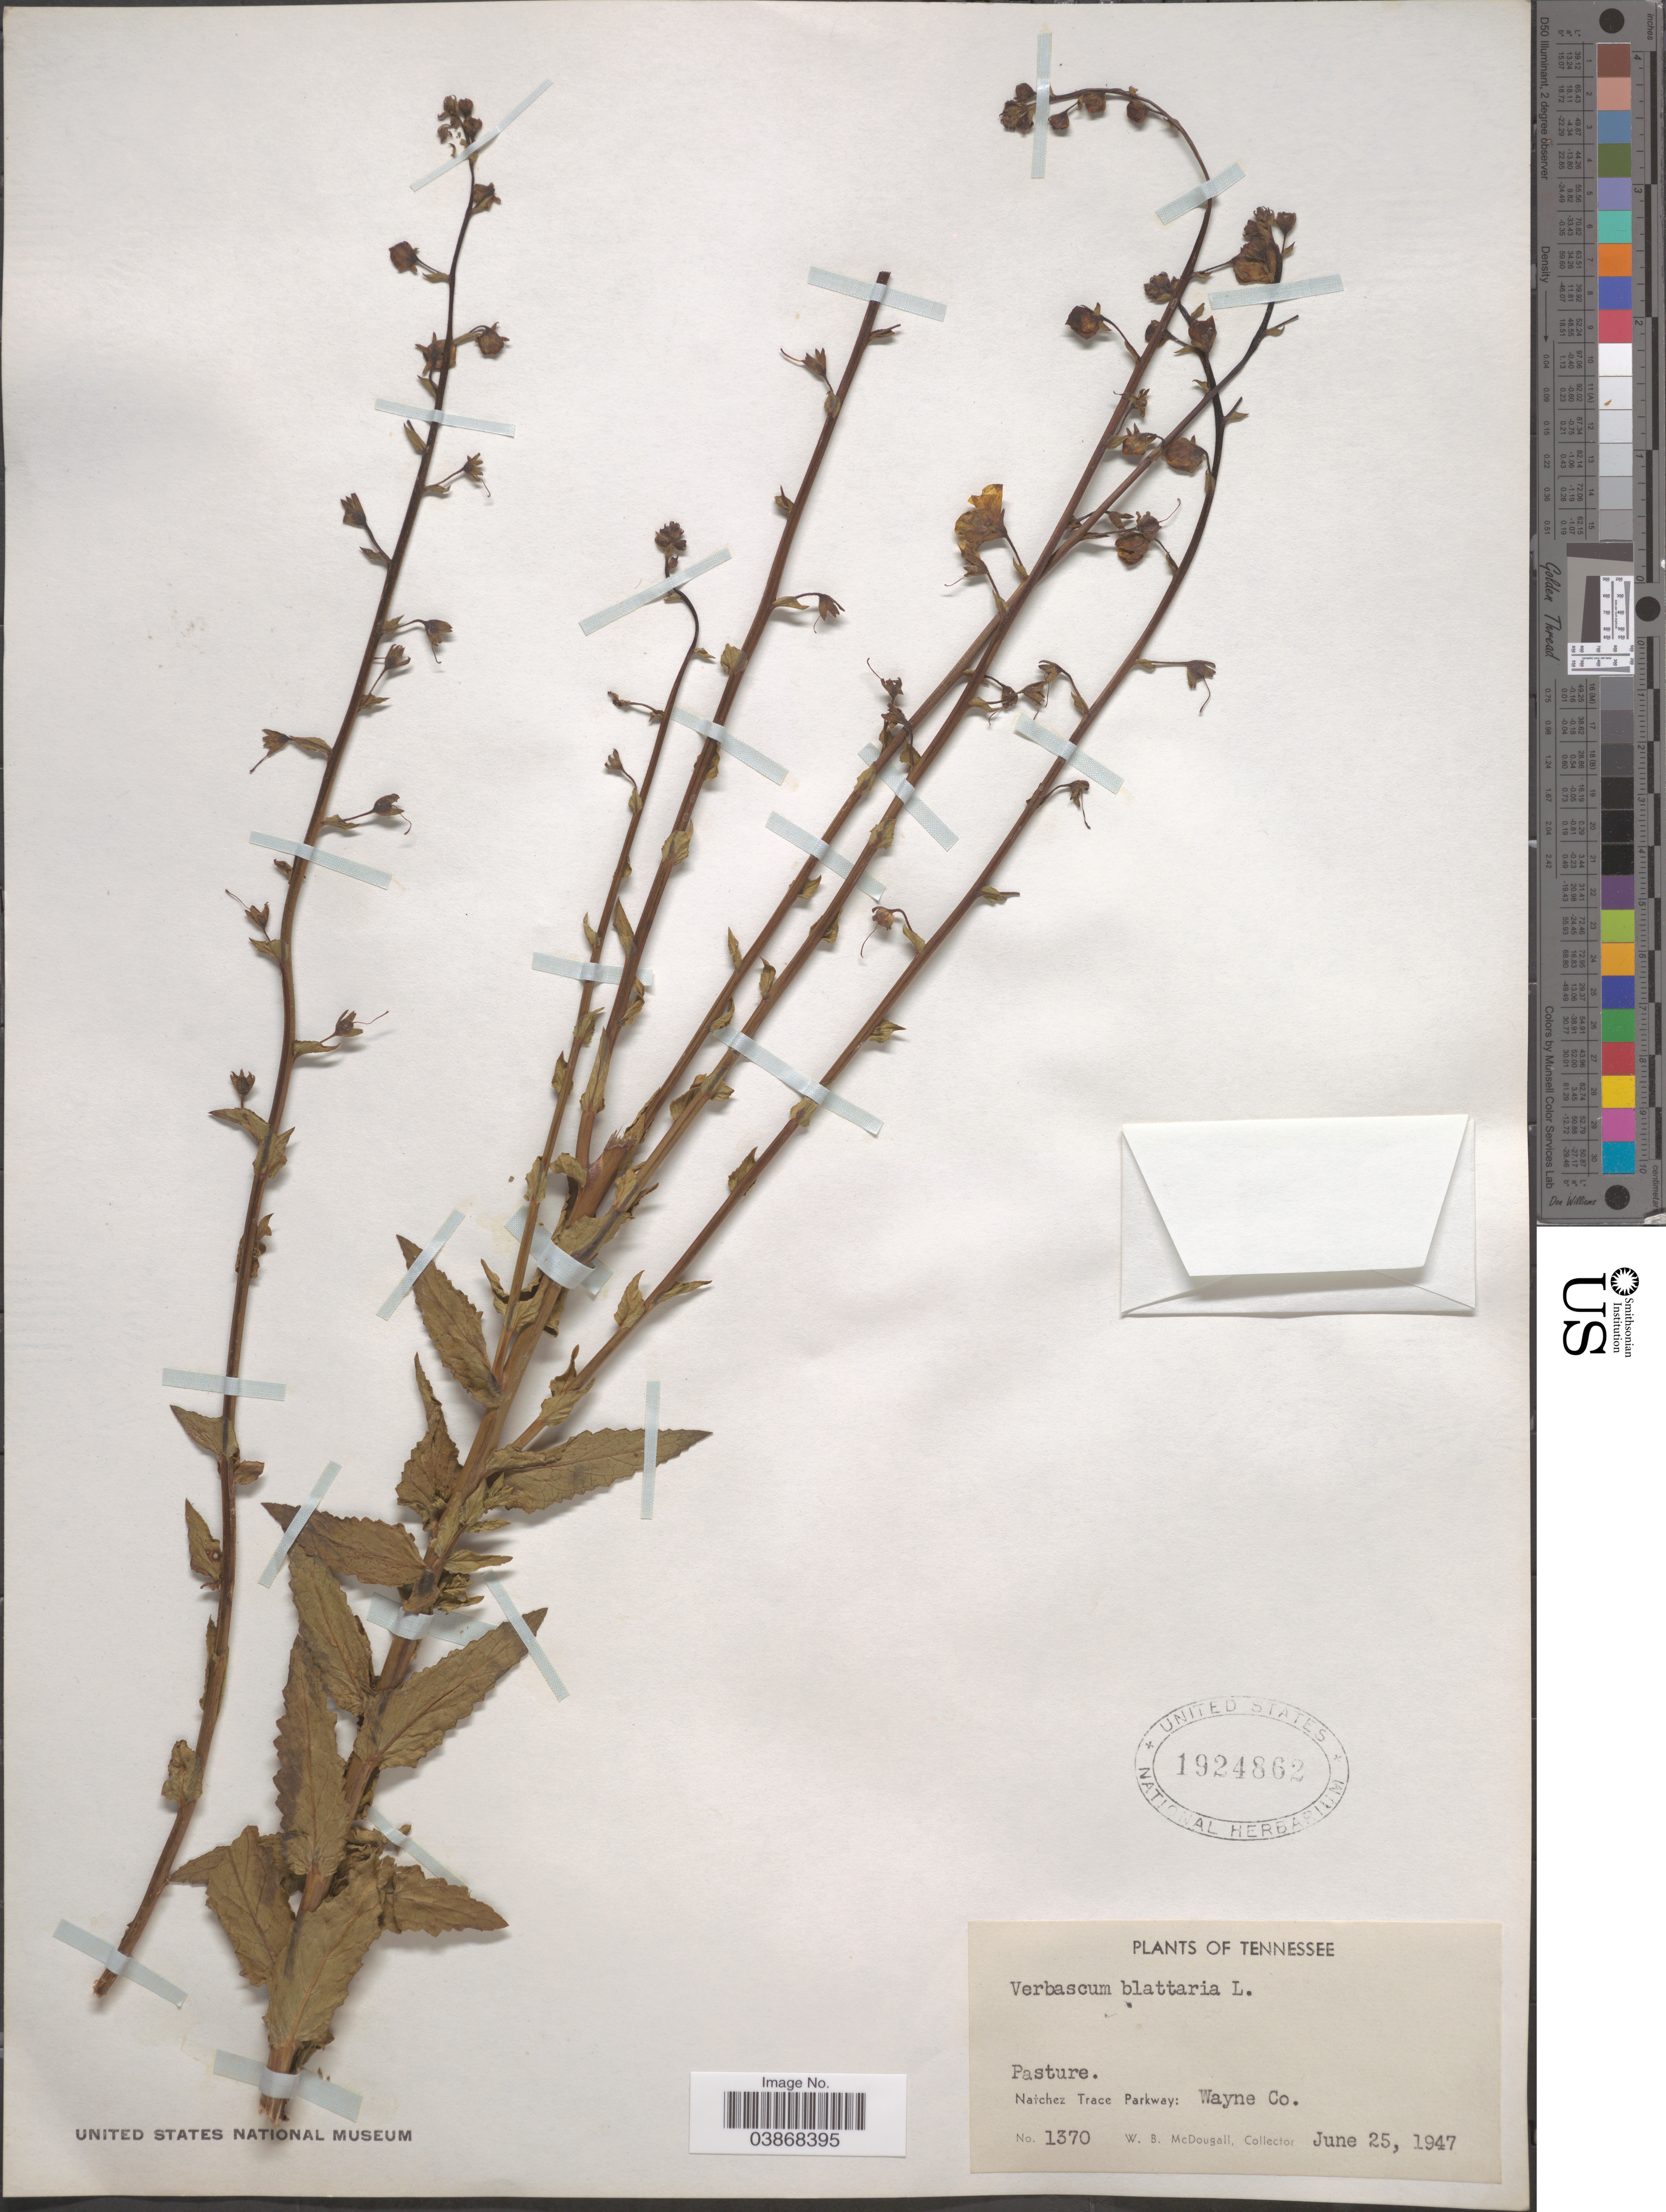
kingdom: Plantae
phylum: Tracheophyta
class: Magnoliopsida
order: Lamiales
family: Scrophulariaceae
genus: Verbascum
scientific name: Verbascum blattaria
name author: L.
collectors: W. B. McDougall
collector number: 1370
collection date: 1947-06-25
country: United States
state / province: Tennessee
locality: Pasture. Natchez Trace Parkway: Wayne Co.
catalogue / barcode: US 1924862